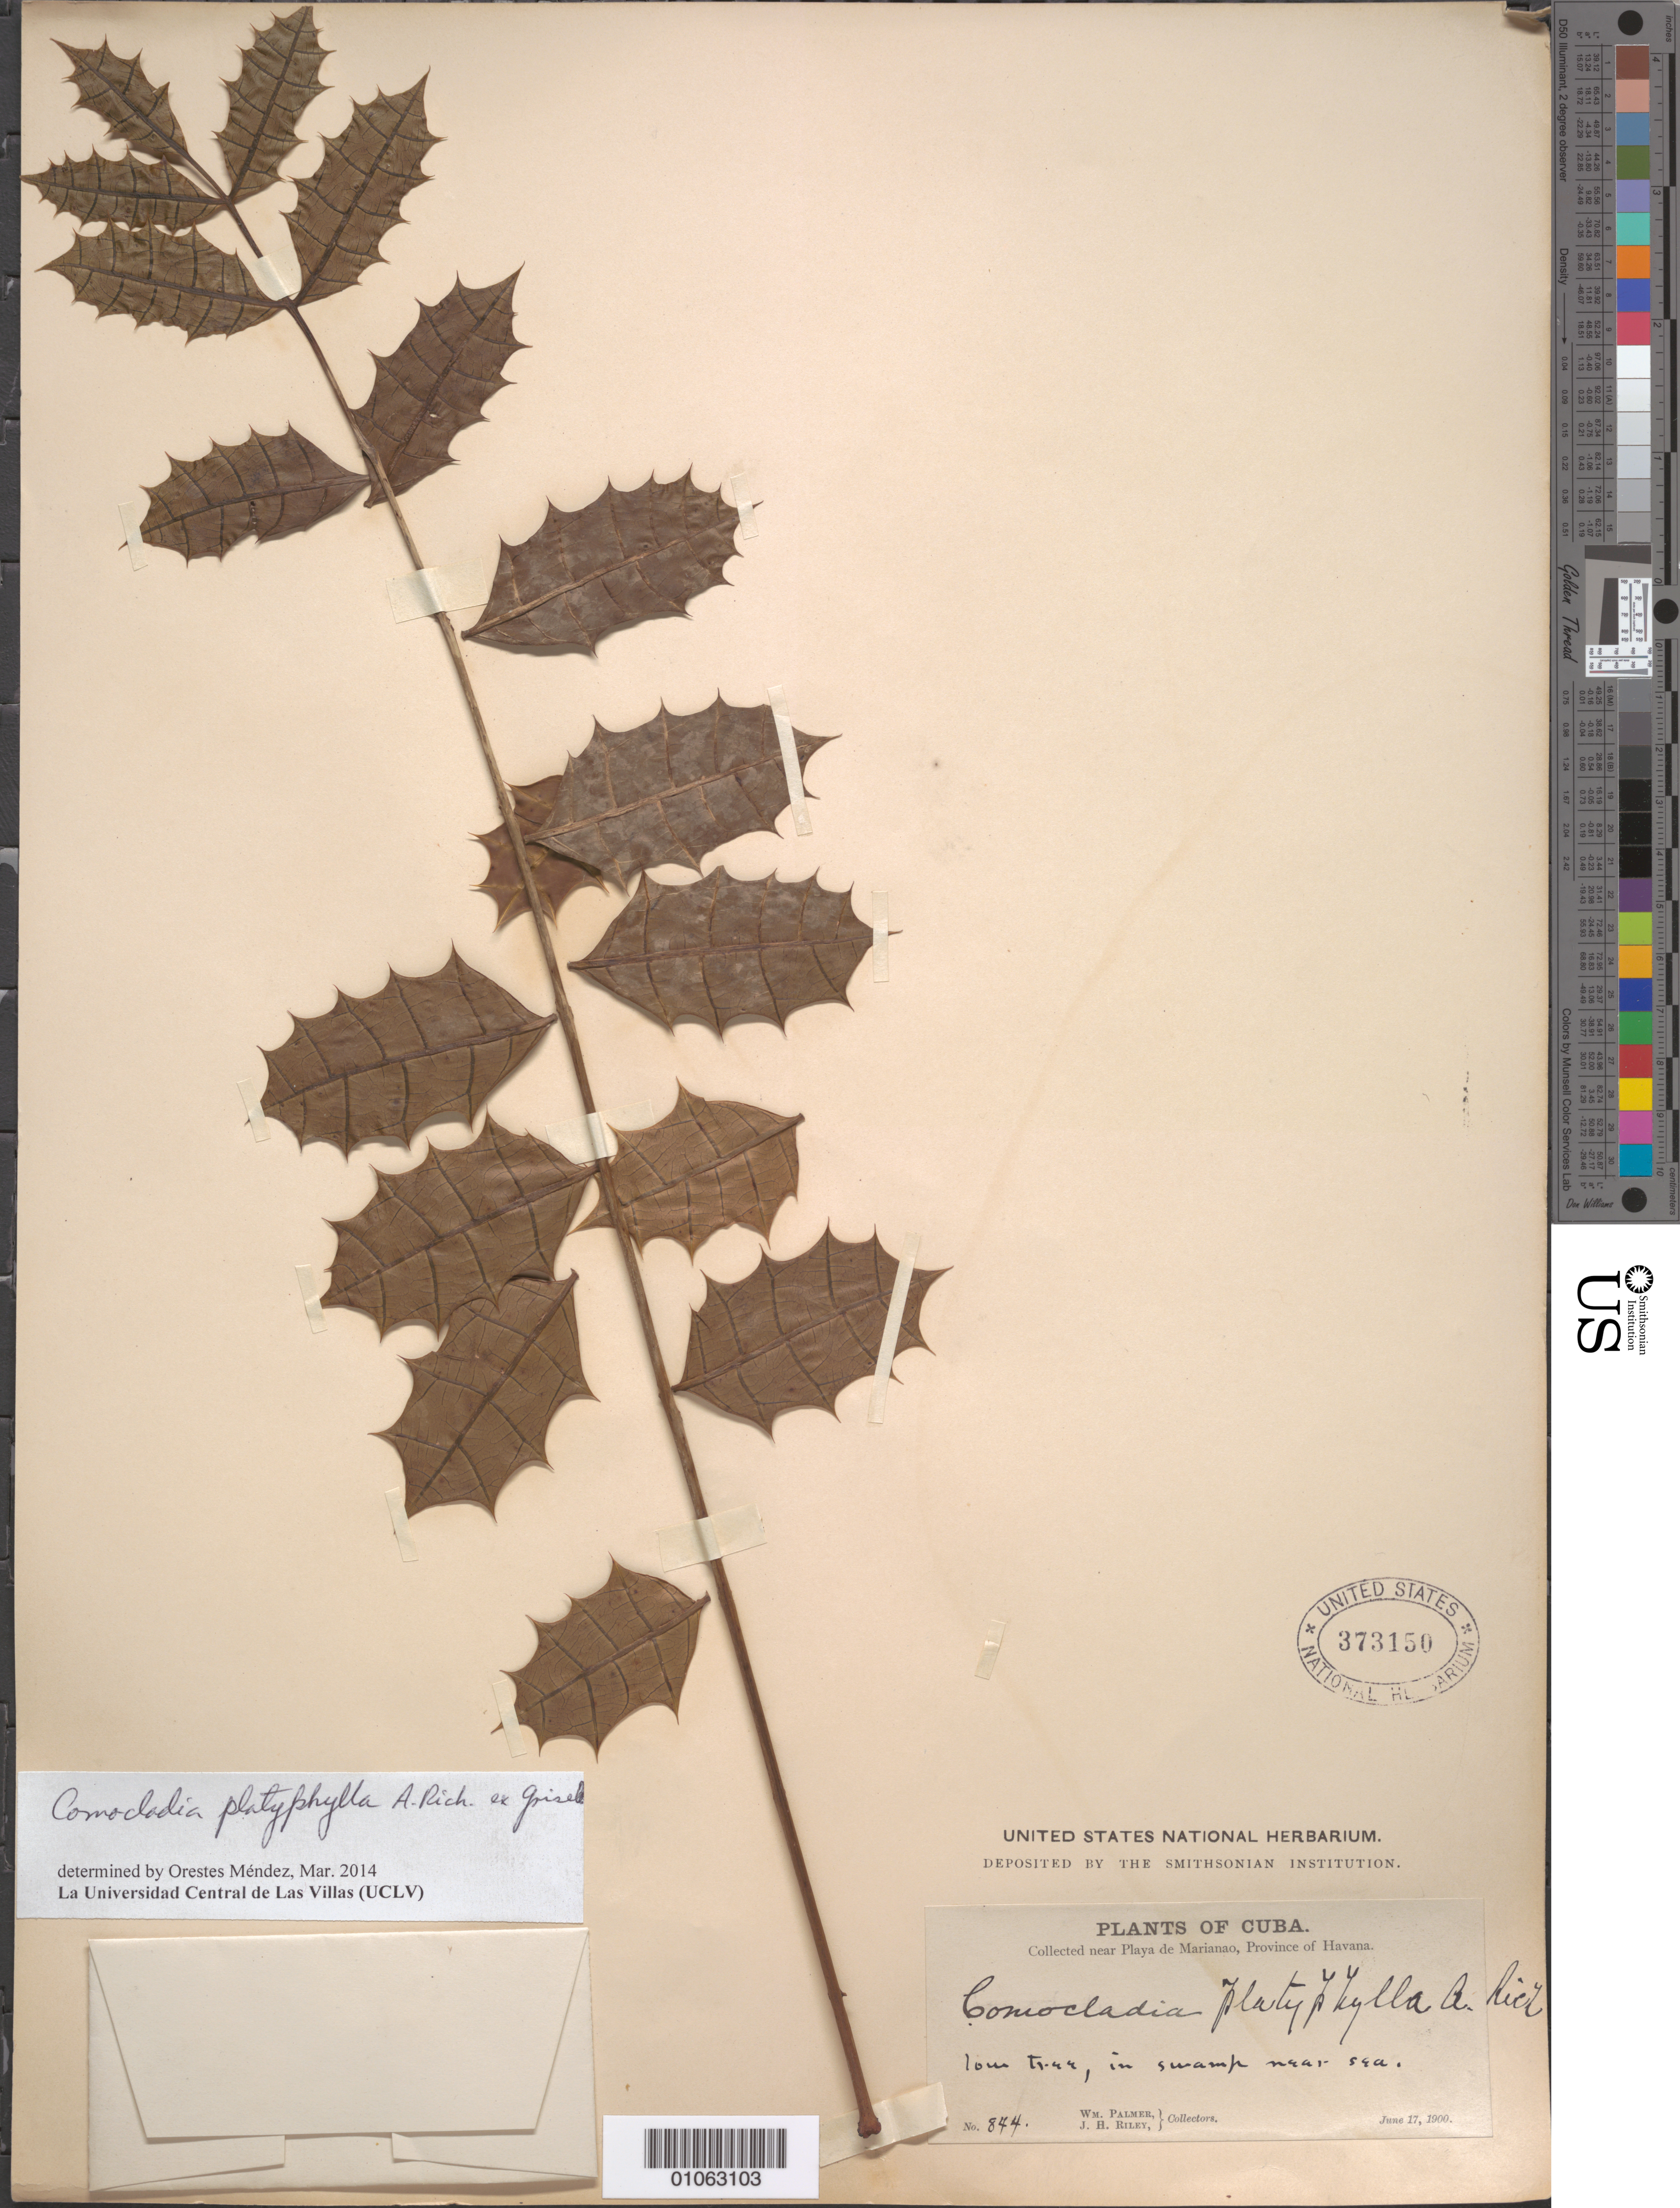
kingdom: Plantae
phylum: Tracheophyta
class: Magnoliopsida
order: Sapindales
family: Anacardiaceae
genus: Comocladia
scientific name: Comocladia platyphylla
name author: A. Rich. ex Griseb.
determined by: Méndez, Orestes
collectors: W. Palmer & J. H. Riley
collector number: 844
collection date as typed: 17 Jun 1900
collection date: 1900-06-17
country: Cuba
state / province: La Habana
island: Cuba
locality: Swamp near sea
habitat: In swamp near sea.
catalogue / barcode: US 373150